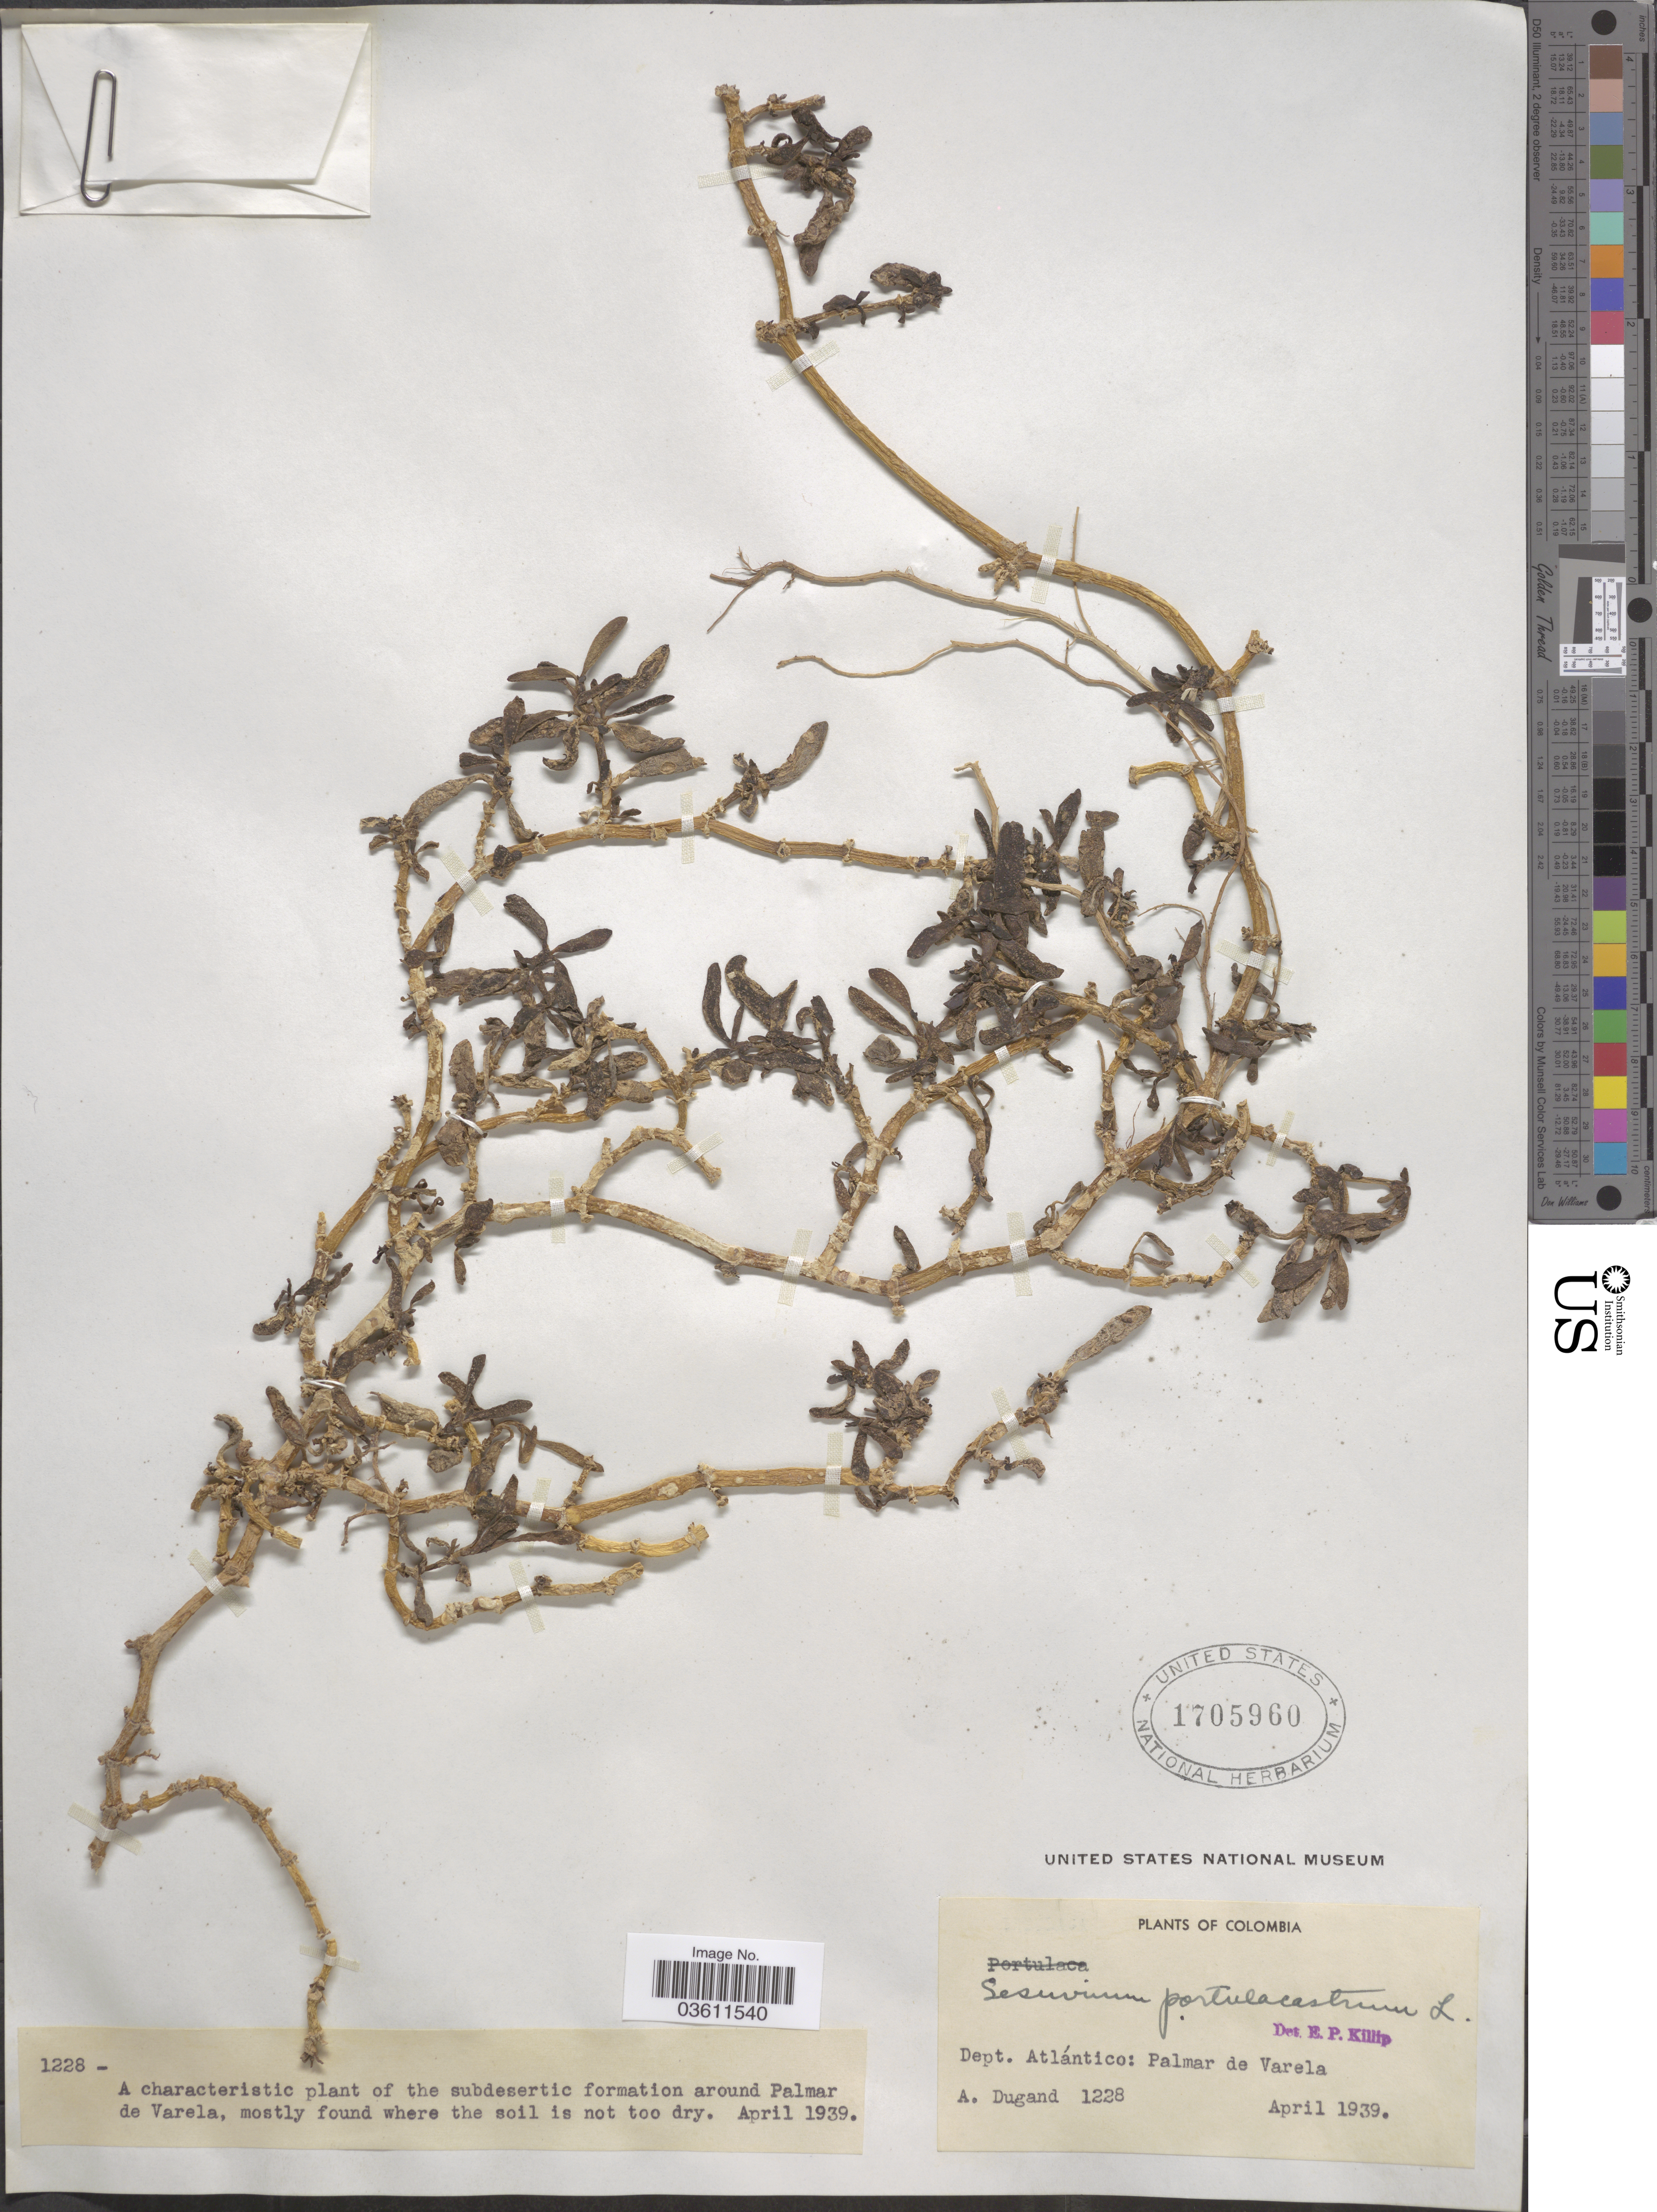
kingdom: Plantae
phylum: Tracheophyta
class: Magnoliopsida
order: Caryophyllales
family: Aizoaceae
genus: Sesuvium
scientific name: Sesuvium portulacastrum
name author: (L.) L.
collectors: A. Dugand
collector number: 1228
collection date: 1939-04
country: Colombia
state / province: Atlántico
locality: Around Palmar de Varela. Dept. Atlántico: Palmar de Varela.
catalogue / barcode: US 1705960